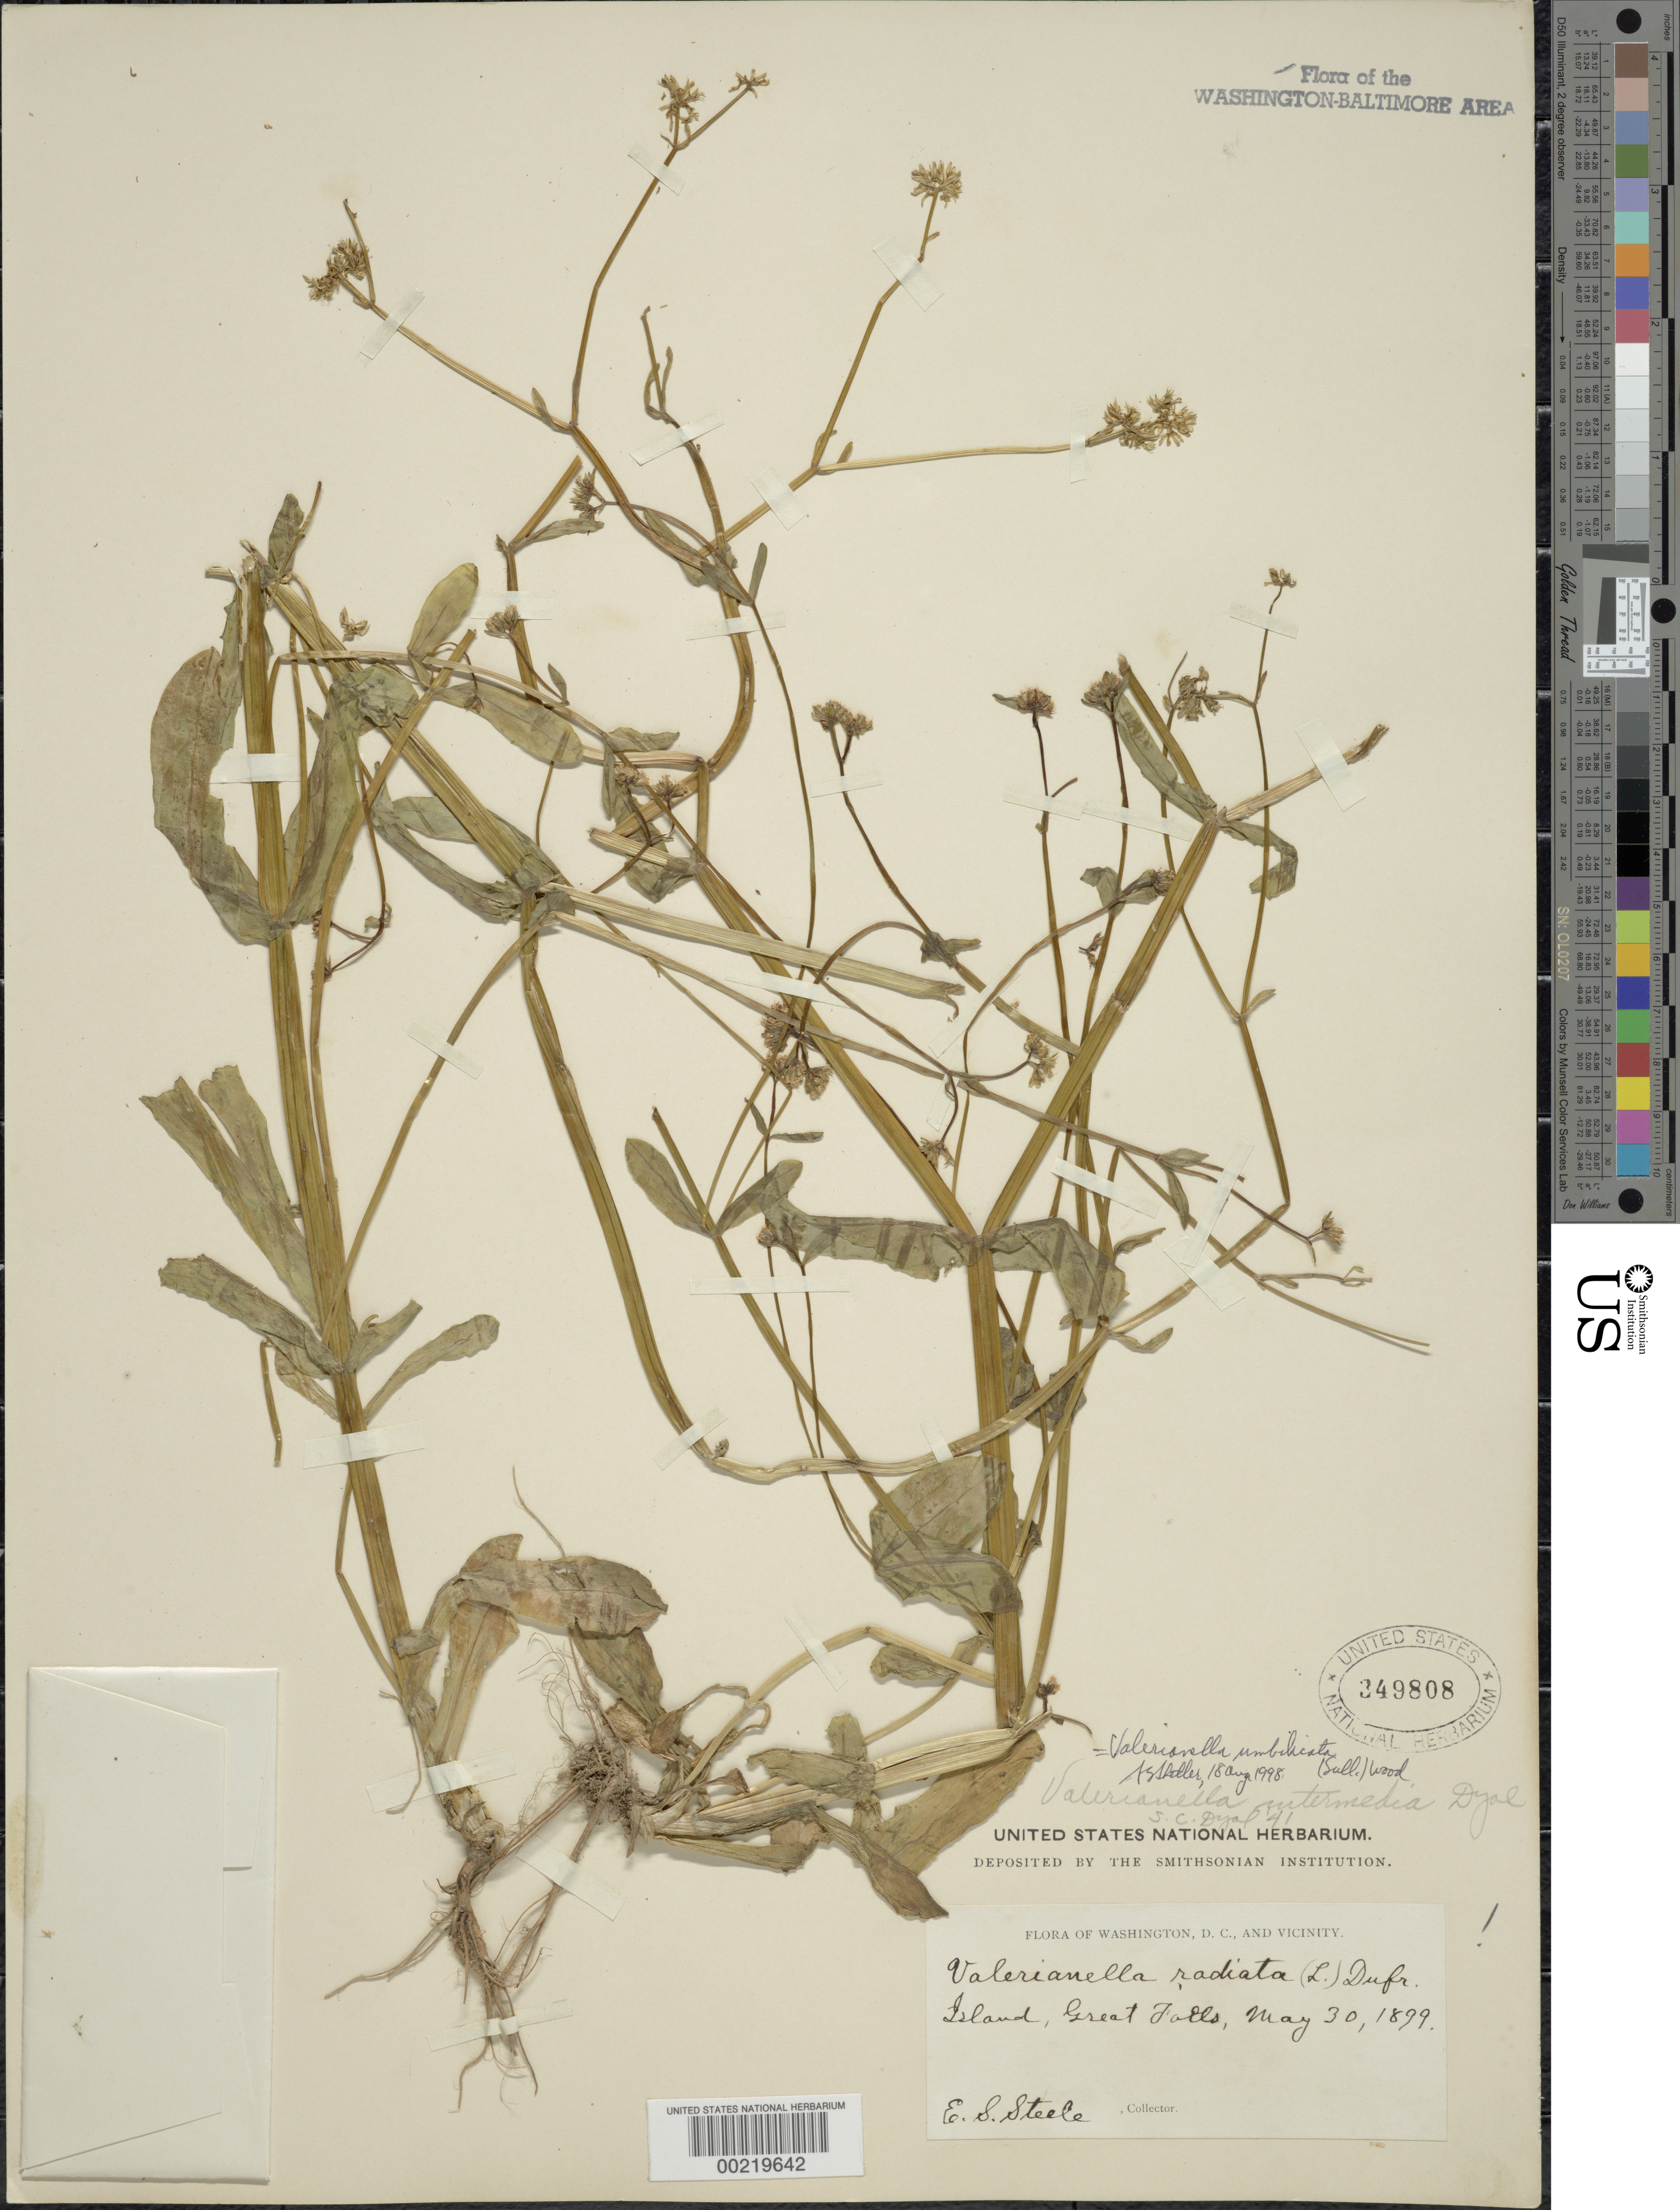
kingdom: Plantae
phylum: Tracheophyta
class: Magnoliopsida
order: Dipsacales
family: Caprifoliaceae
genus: Valerianella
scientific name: Valerianella umbilicata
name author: (Sull.) Alph. Wood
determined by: Dyal, S. C.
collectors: E. Steele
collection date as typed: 30 May 1899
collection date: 1899-05-30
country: United States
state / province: Maryland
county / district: Montgomery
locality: Great Falls C. & O. Canal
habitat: Island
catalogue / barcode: US 349808